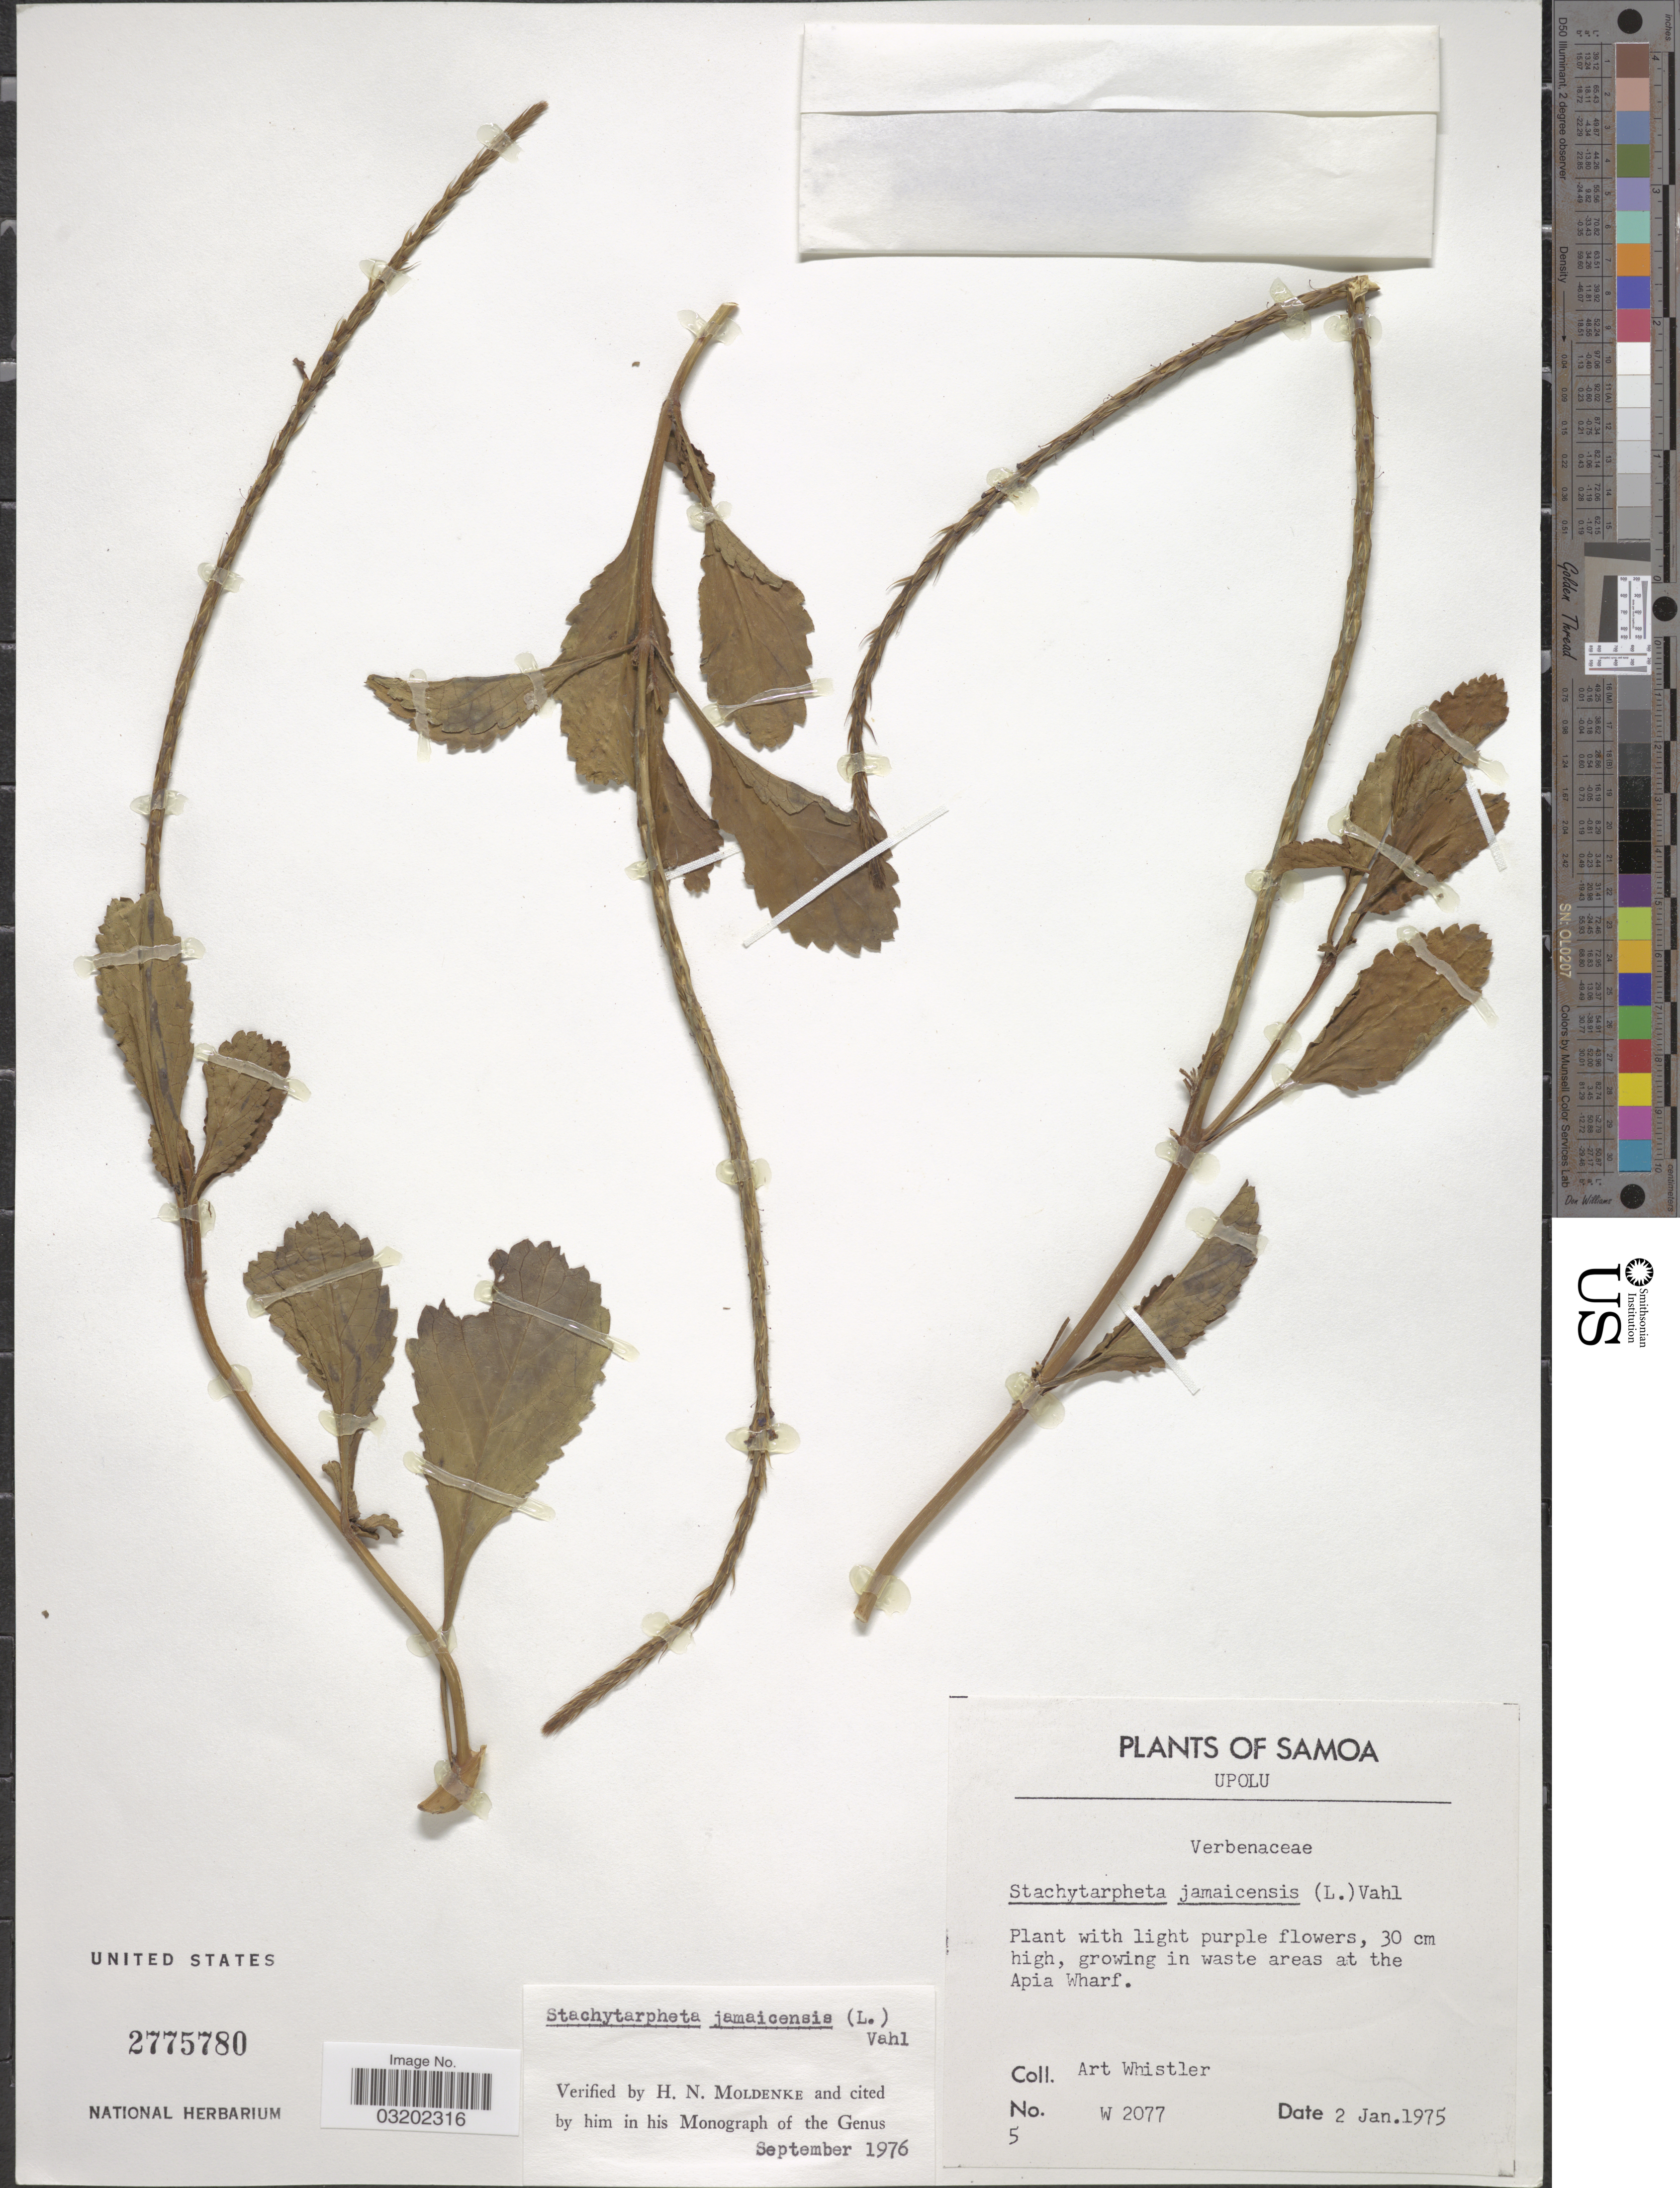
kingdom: Plantae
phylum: Tracheophyta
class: Magnoliopsida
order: Lamiales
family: Verbenaceae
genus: Stachytarpheta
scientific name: Stachytarpheta jamaicensis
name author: (L.) Vahl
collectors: A. Whistler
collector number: W 2077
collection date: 1975-01-02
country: Samoa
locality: Upolu. Growing in waste areas at the Apia Wharf.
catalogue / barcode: US 2775780